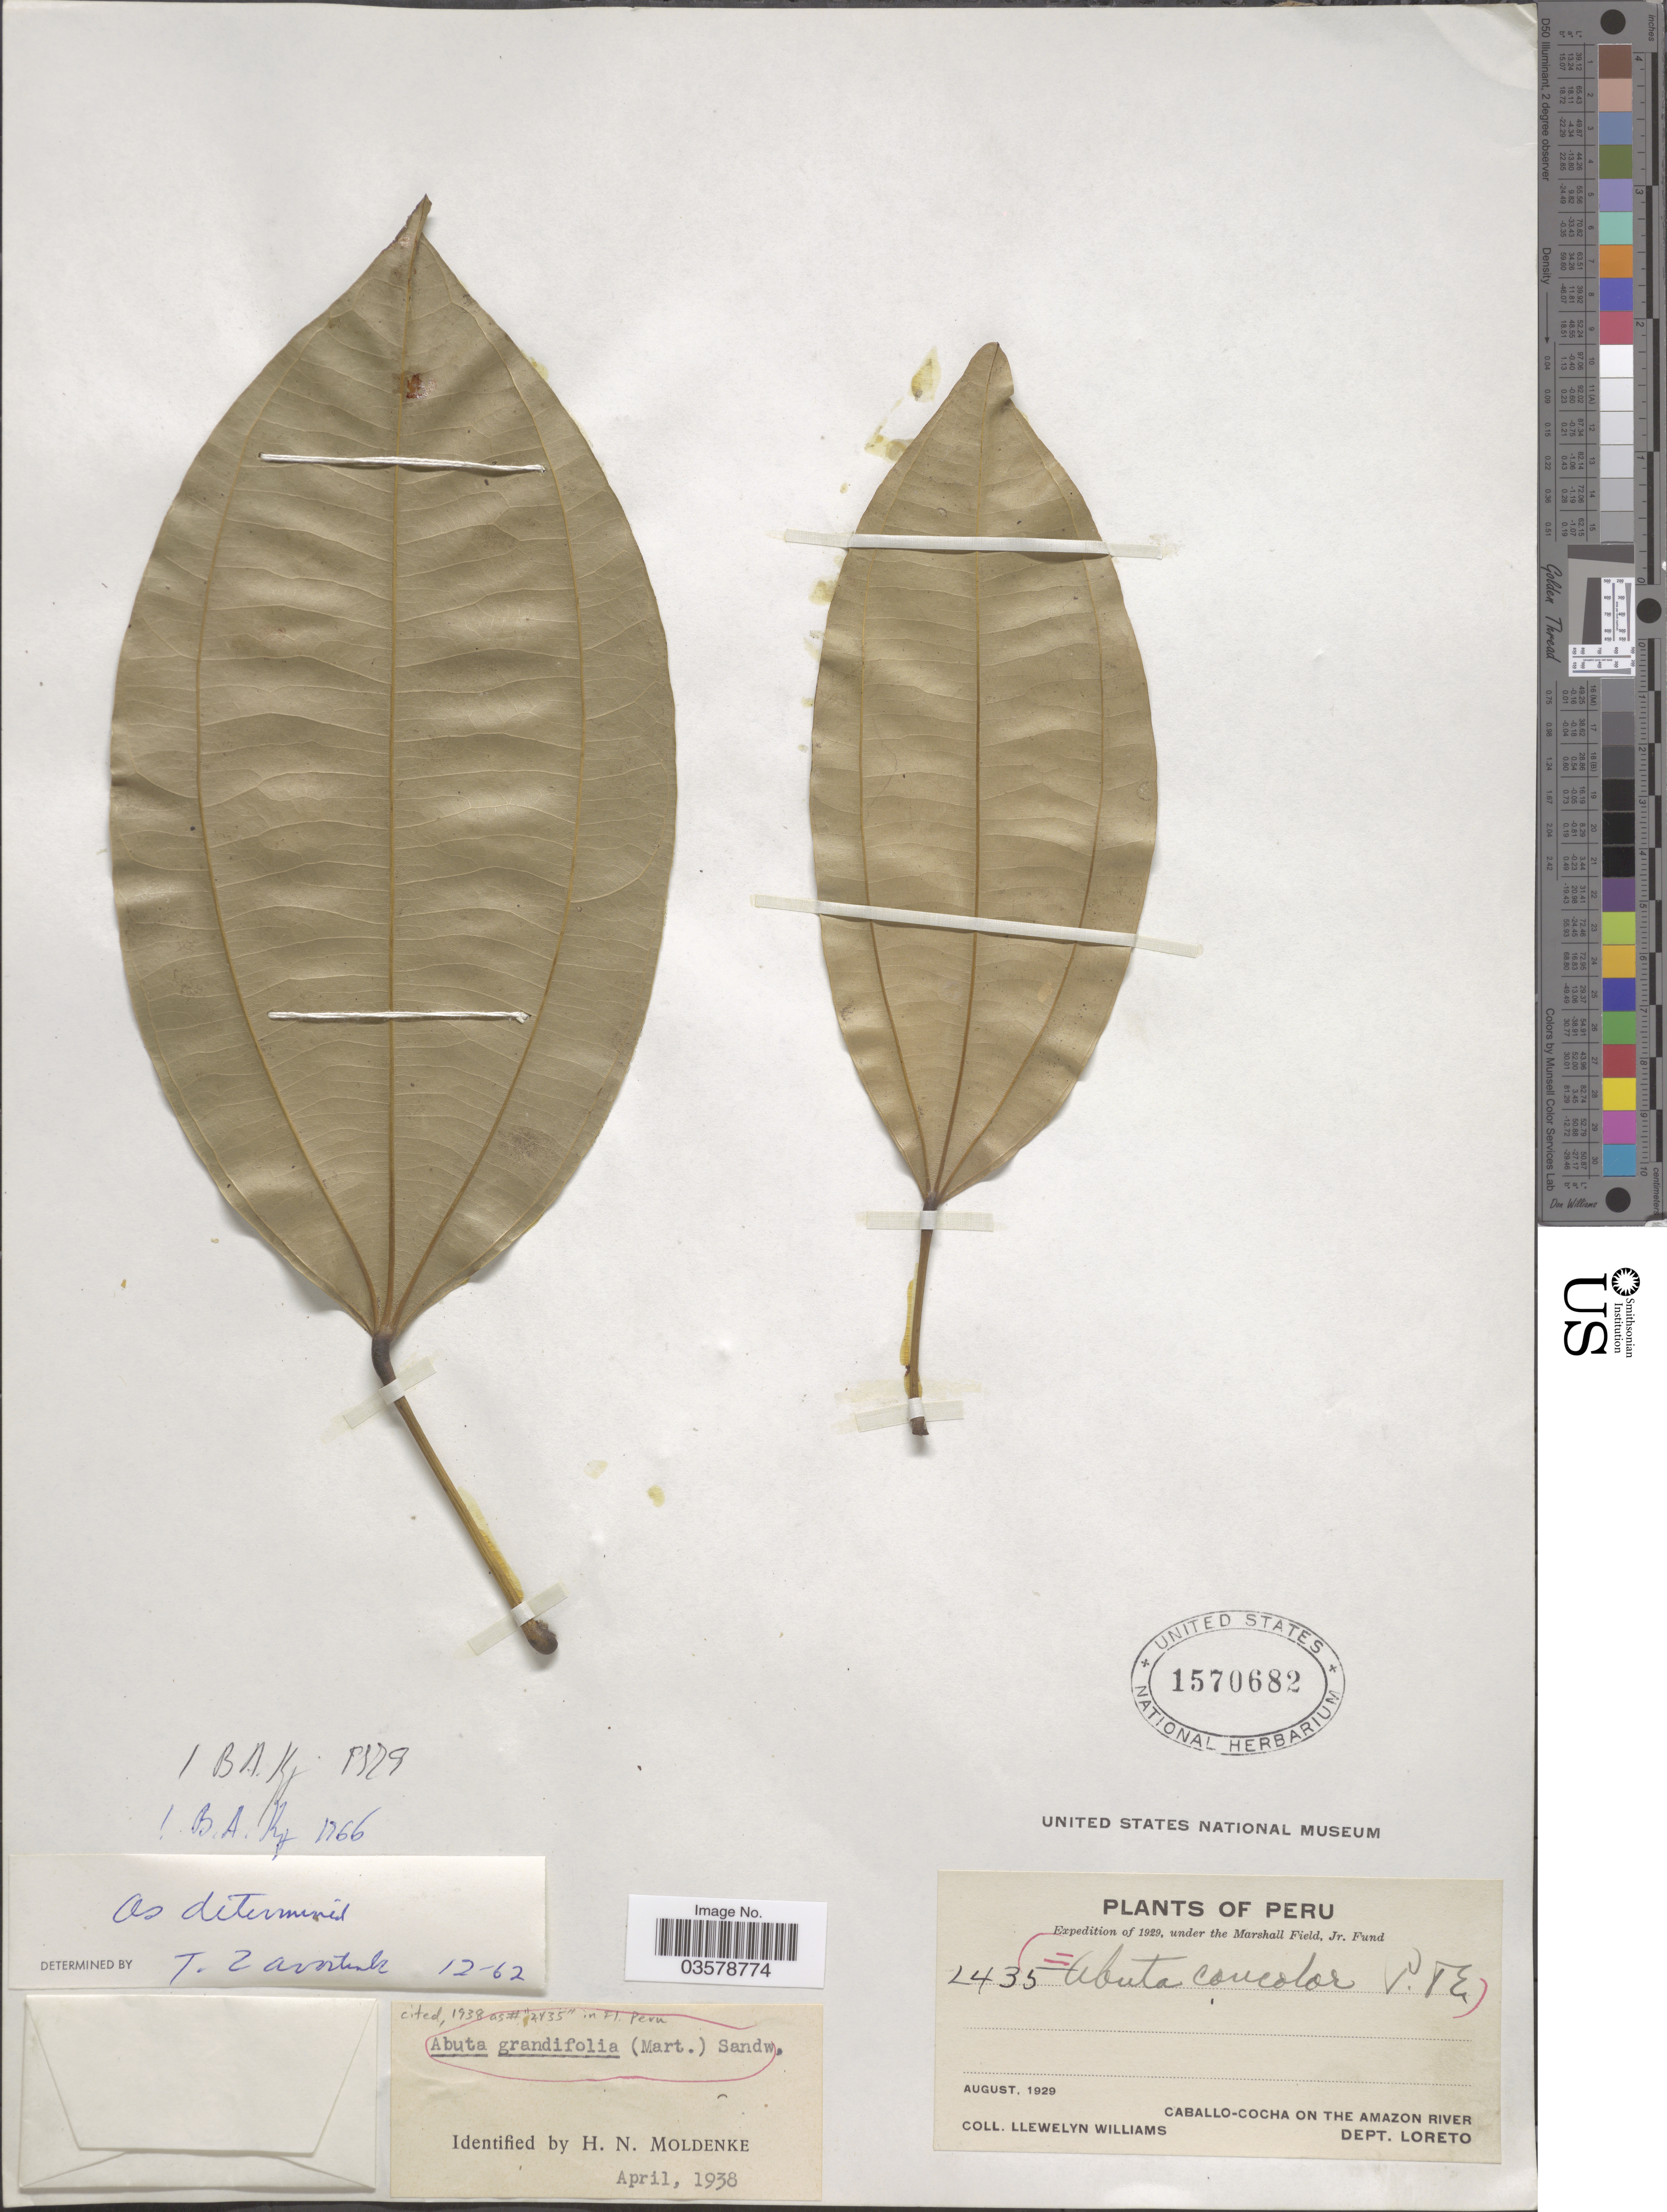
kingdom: Plantae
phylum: Tracheophyta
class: Magnoliopsida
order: Ranunculales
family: Menispermaceae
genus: Abuta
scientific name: Abuta grandifolia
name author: (Mart.) Sandwith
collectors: Ll. Williams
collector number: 2435*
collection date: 1929-08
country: Peru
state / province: Loreto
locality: Caballo-Cocha on the Amazon River. Dept. Loreto.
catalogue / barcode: US 1570682